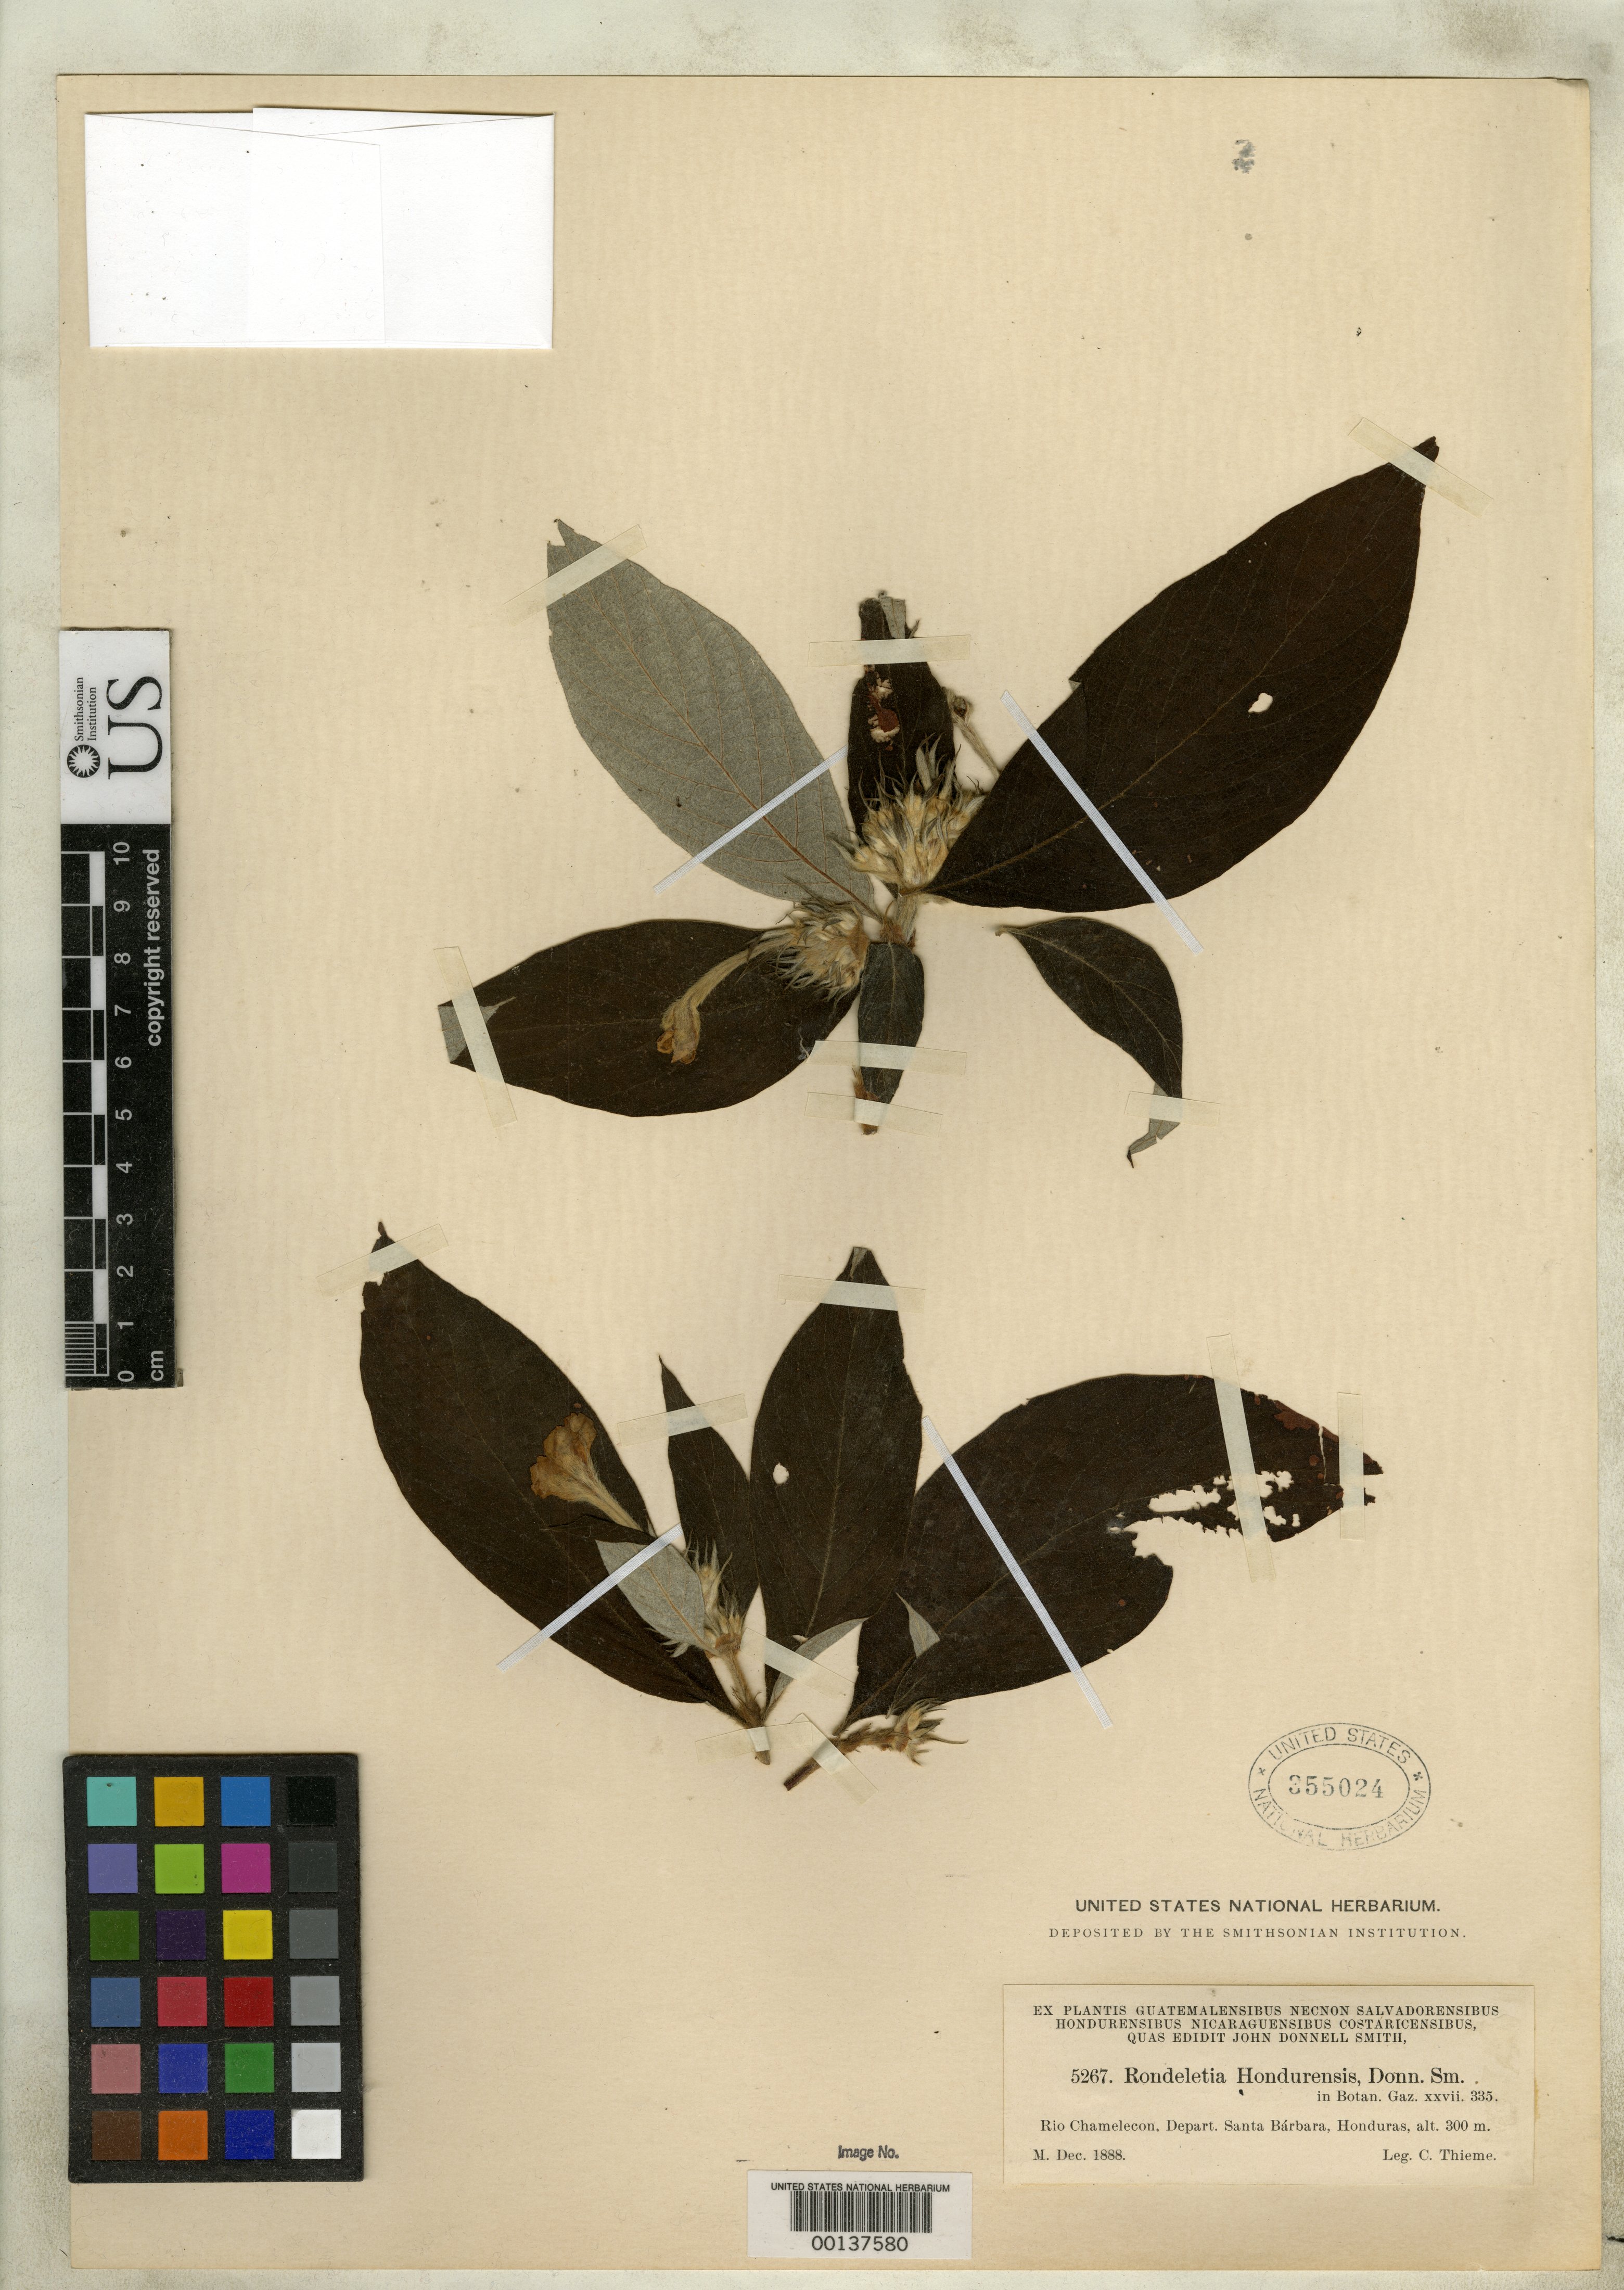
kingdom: Plantae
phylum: Tracheophyta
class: Magnoliopsida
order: Gentianales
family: Rubiaceae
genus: Rondeletia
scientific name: Rondeletia hondurensis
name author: Donn. Sm.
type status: Type Collection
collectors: C. Thieme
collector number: J.D.S. 5267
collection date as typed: Dec 1888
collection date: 1888-12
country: Honduras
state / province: Santa Bárbara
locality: Rio Chamelecon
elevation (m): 300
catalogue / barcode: US 355024